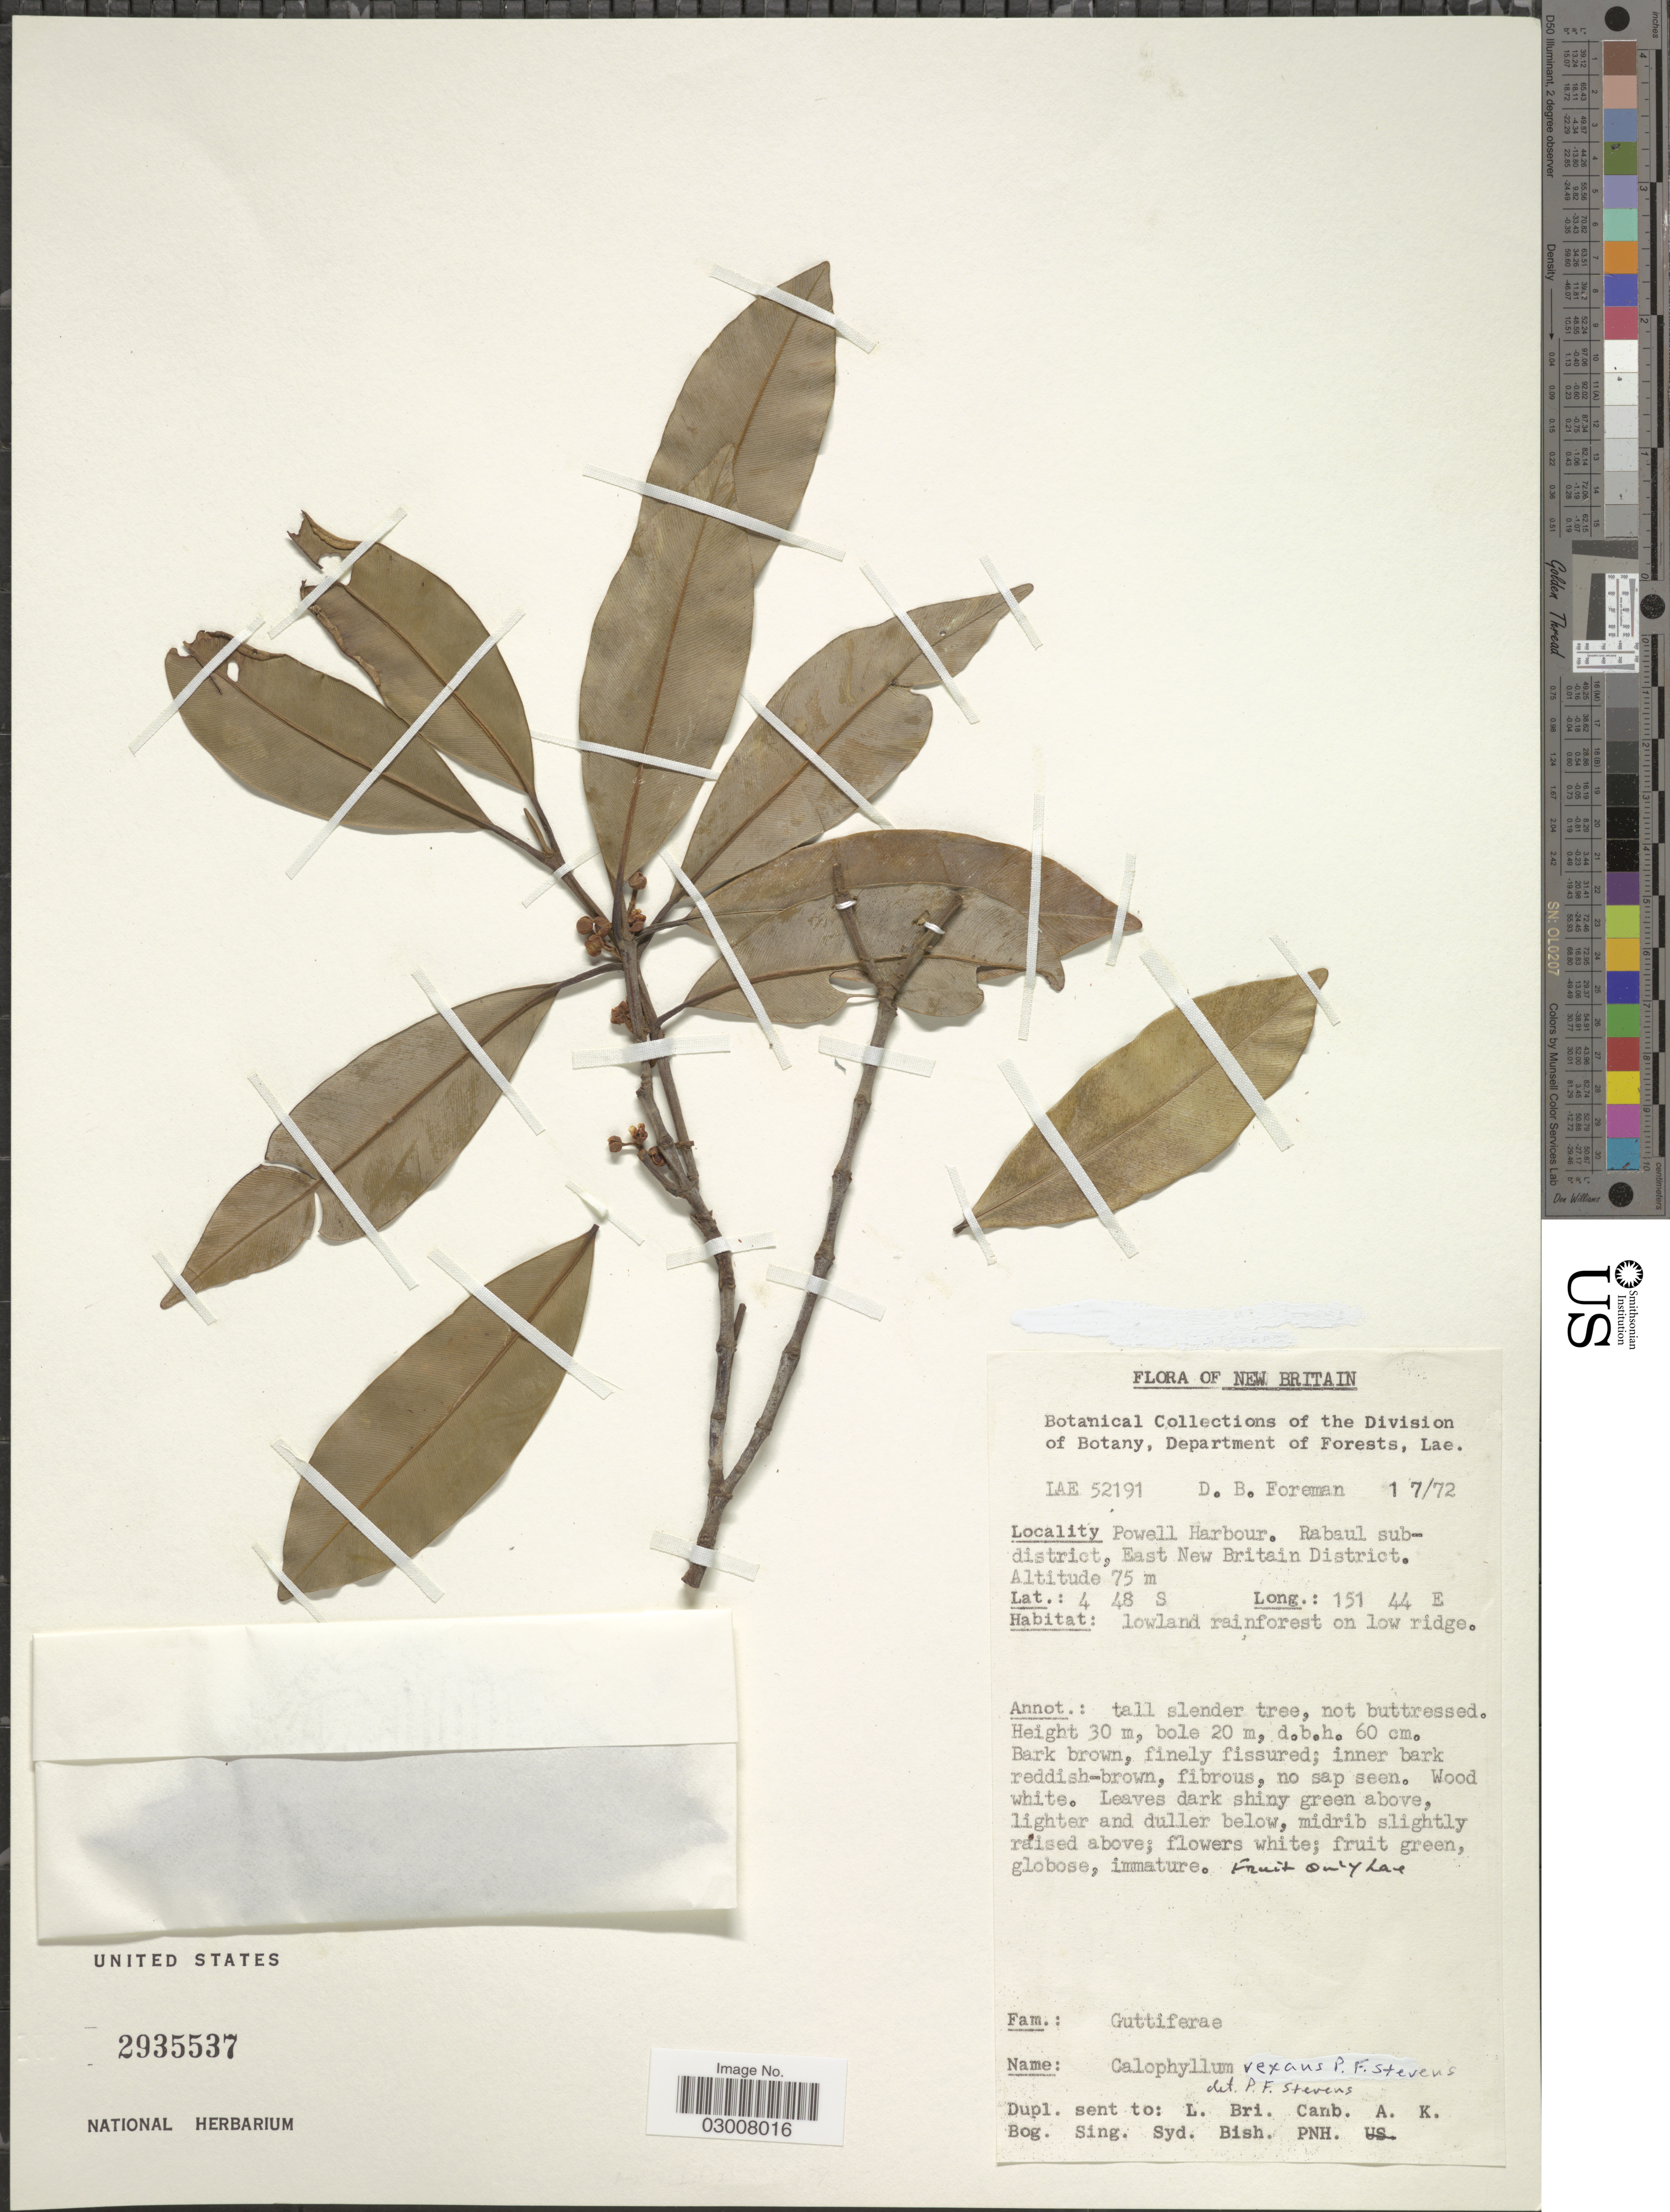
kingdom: Plantae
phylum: Tracheophyta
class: Magnoliopsida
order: Malpighiales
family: Calophyllaceae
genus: Calophyllum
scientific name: Calophyllum vexans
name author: P.F. Stevens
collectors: D. Foreman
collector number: LAE52191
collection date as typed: Transcribed d/m/y: 1/7/72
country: Papua New Guinea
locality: New Britain, Powell Harbour. Rahaul subdistrict, East New Britain District.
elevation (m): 75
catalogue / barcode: US 2935537